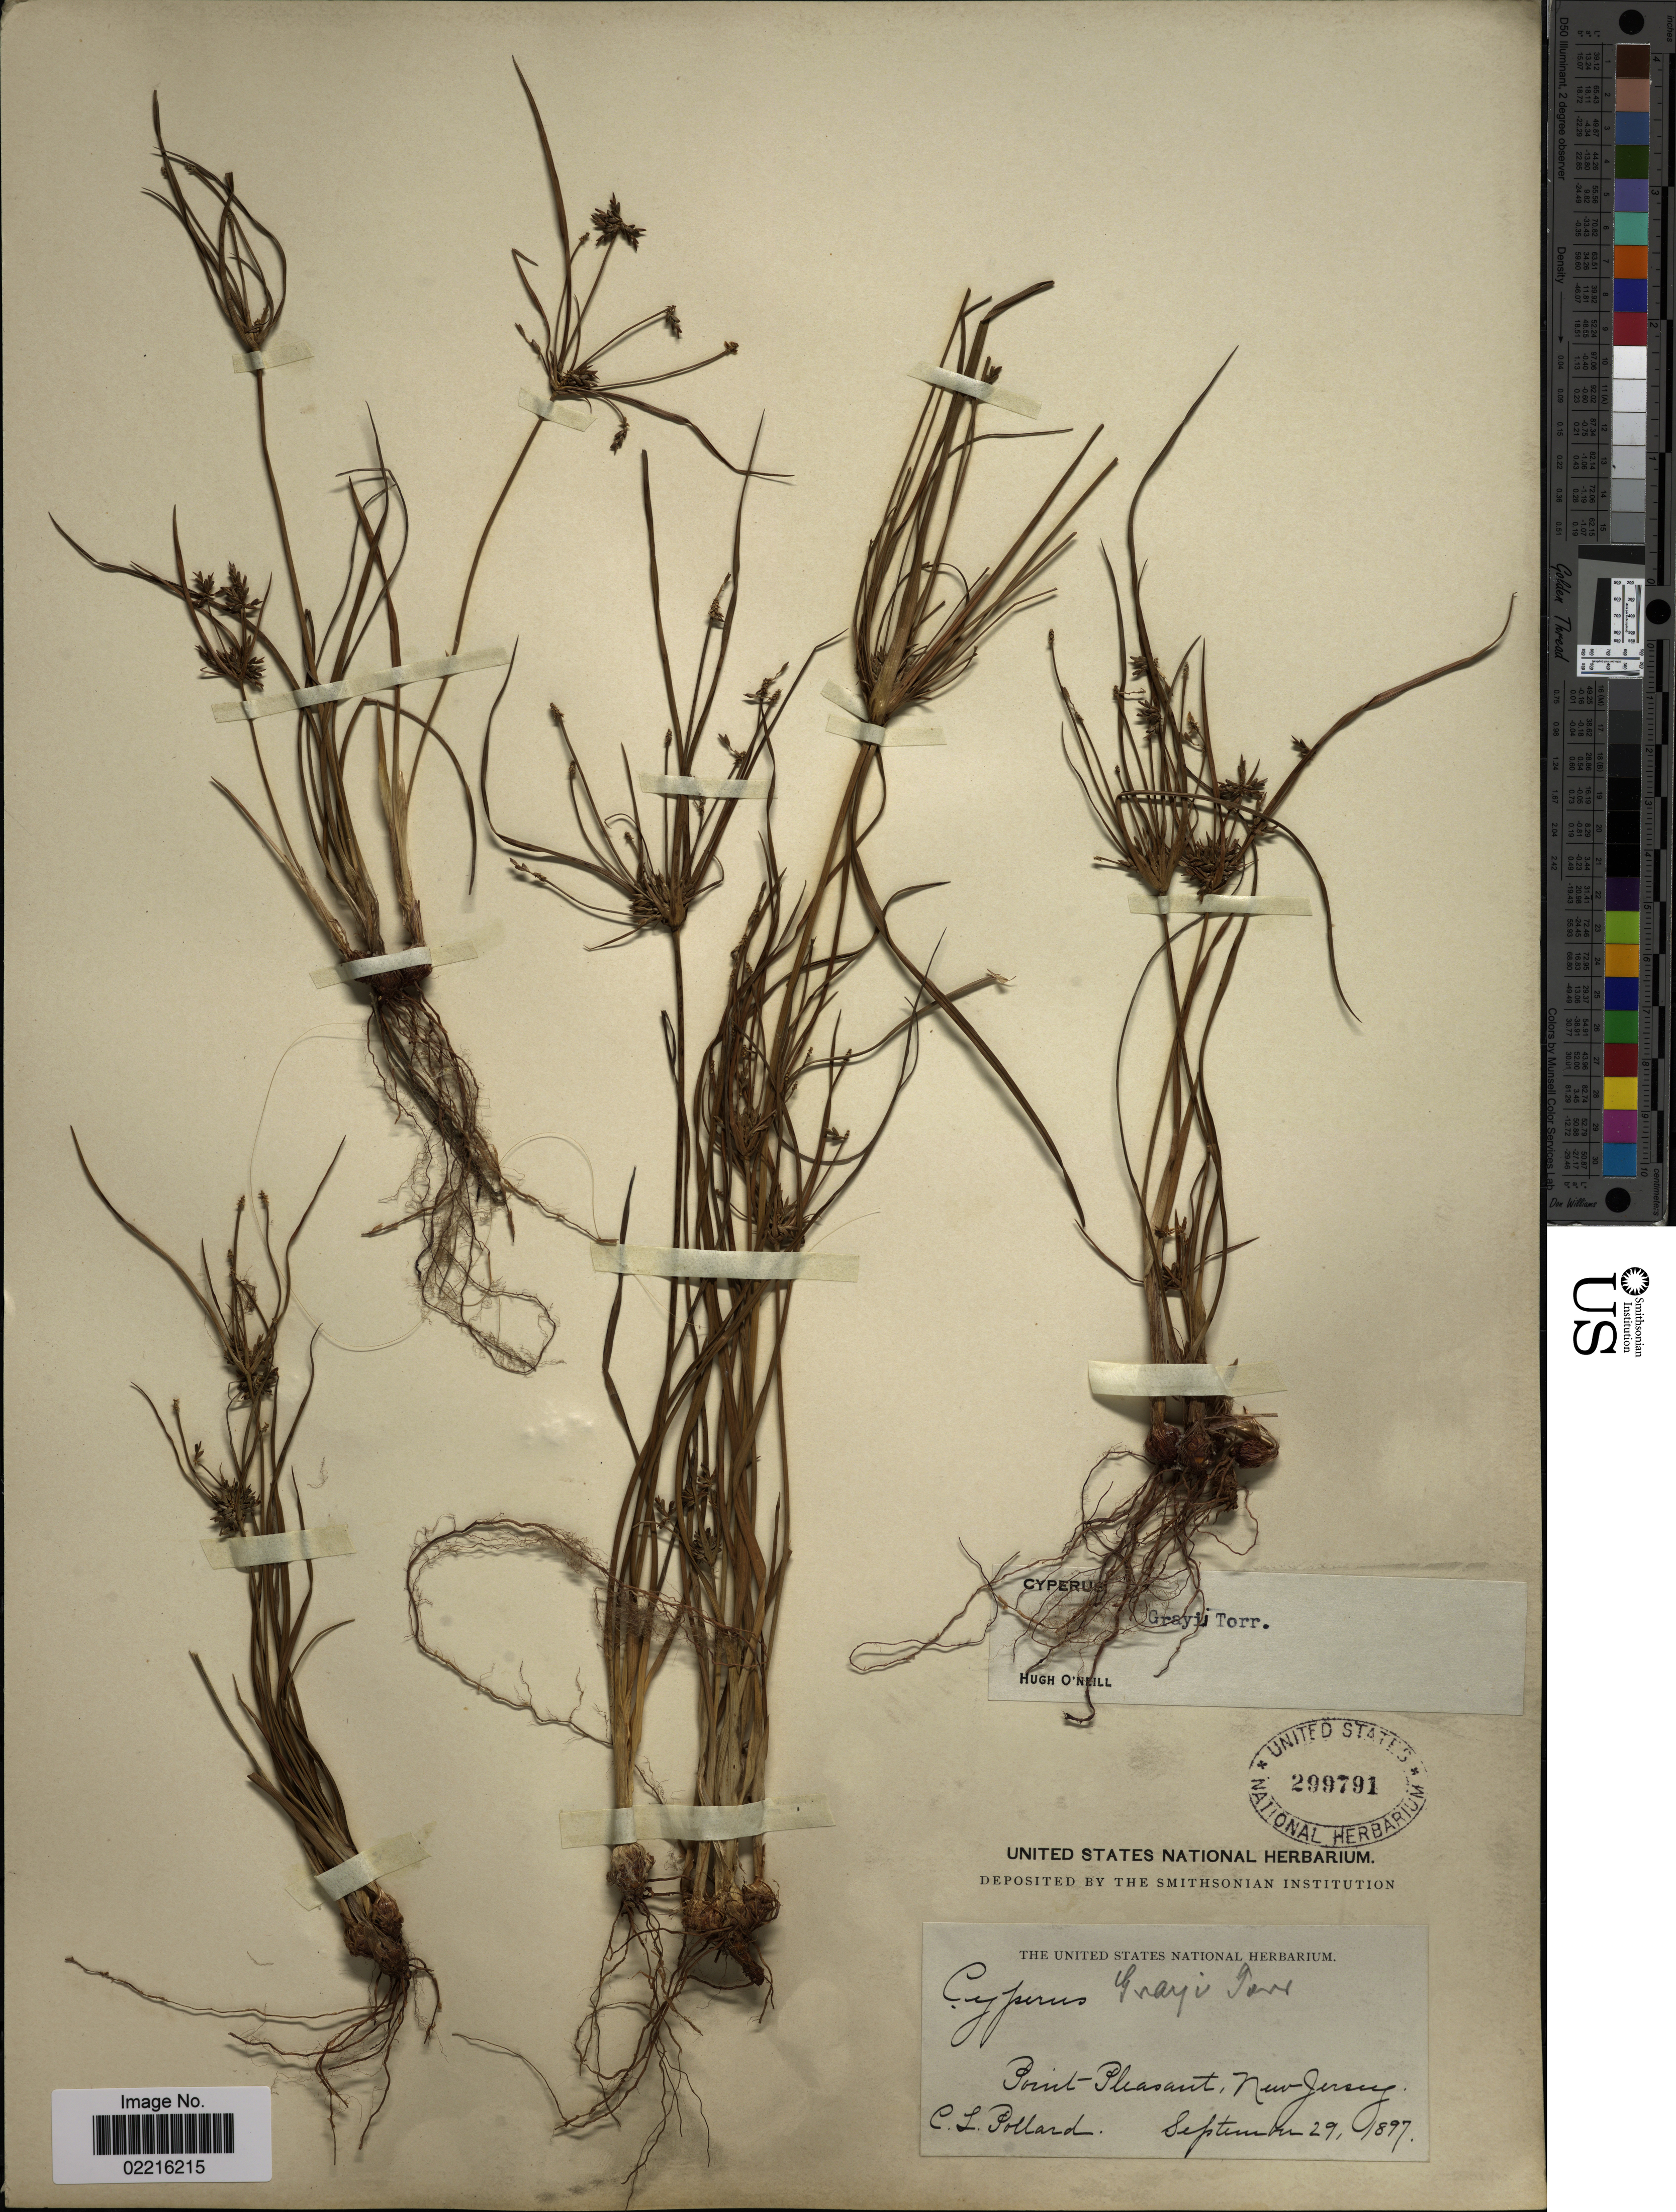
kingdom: Plantae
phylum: Tracheophyta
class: Liliopsida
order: Poales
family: Cyperaceae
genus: Cyperus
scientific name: Cyperus grayi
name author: Torr.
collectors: C. L. Pollard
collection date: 1897-09-29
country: United States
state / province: New Jersey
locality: Point Pleasant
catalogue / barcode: US 299791